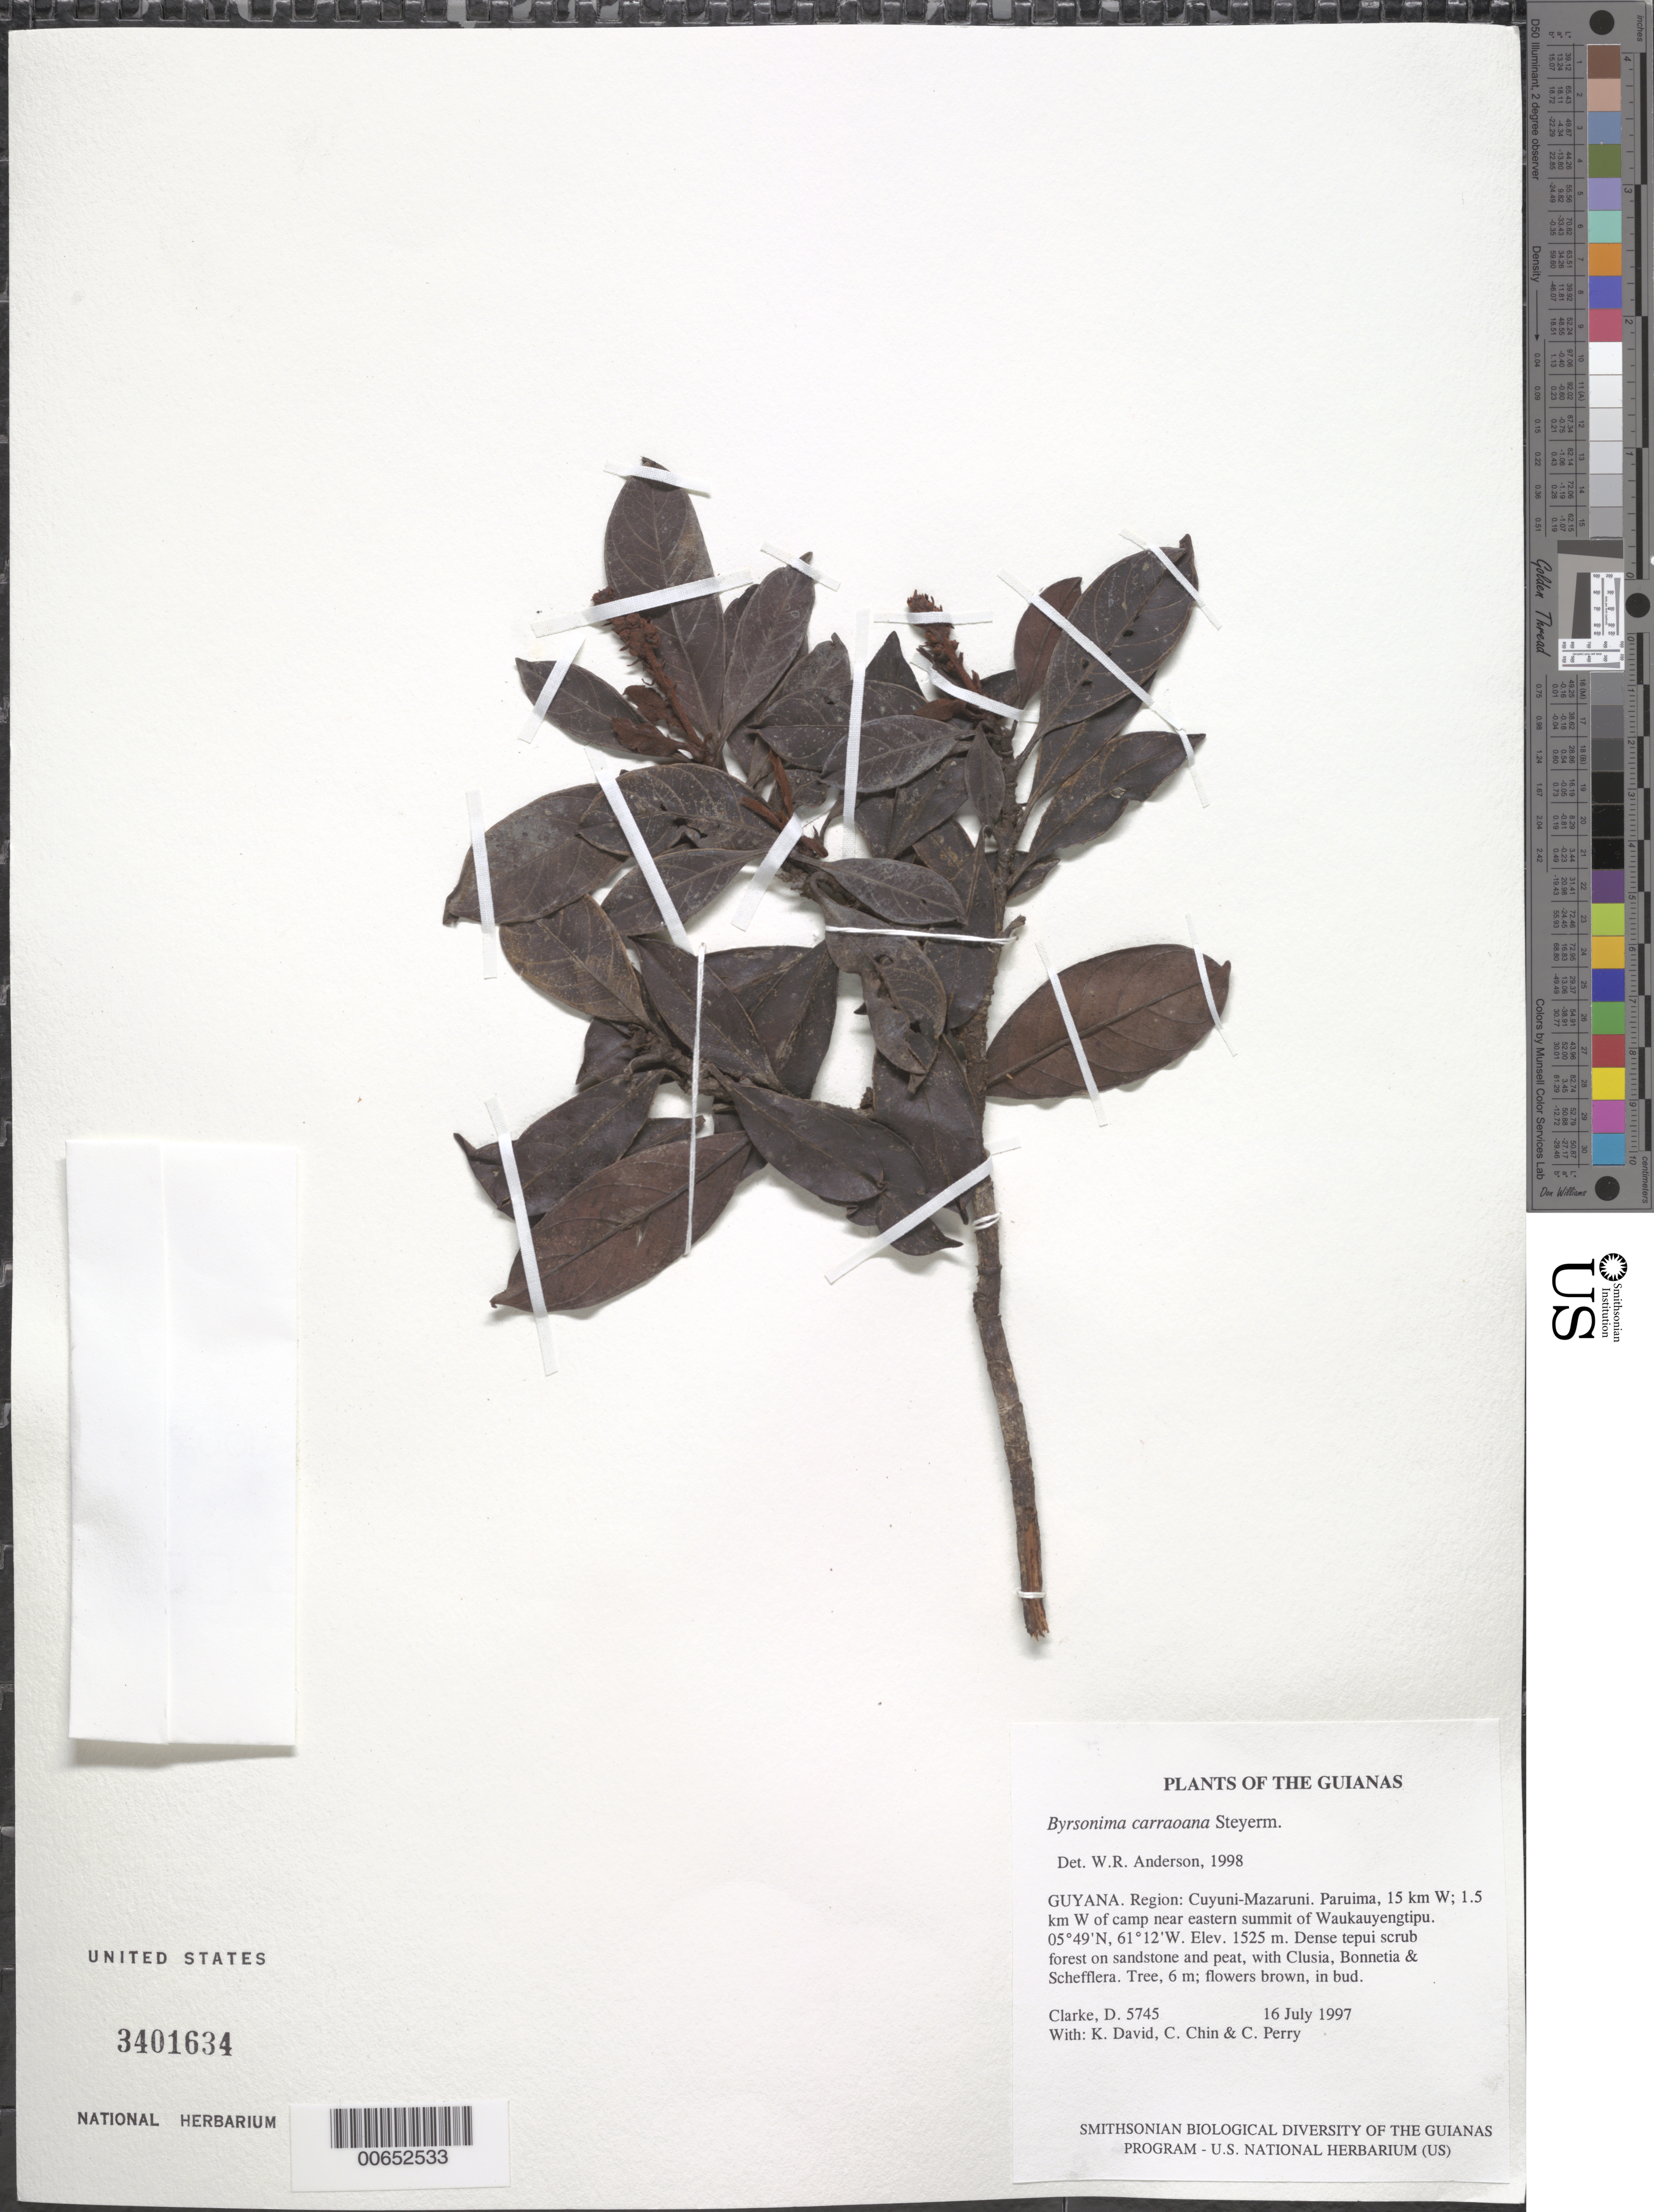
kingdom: Plantae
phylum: Tracheophyta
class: Magnoliopsida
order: Malpighiales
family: Malpighiaceae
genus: Byrsonima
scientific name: Byrsonima carraoana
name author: Steyerm.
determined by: Anderson, W. R., (MICH), University of Michigan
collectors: H. D. Clarke, K. David, C. Chin & C. Perry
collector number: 5745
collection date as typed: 16 July 1997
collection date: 1997-07-16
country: Guyana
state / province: Cuyuni-Mazaruni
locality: Paruima, 15 km W; 1.5 km W of camp near eastern summit of Waukauyengtipu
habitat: Dense tepui scrub forest on sandstone and peat, with Clusia, Bonnetia & Schefflera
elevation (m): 1525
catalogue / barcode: US 3401634